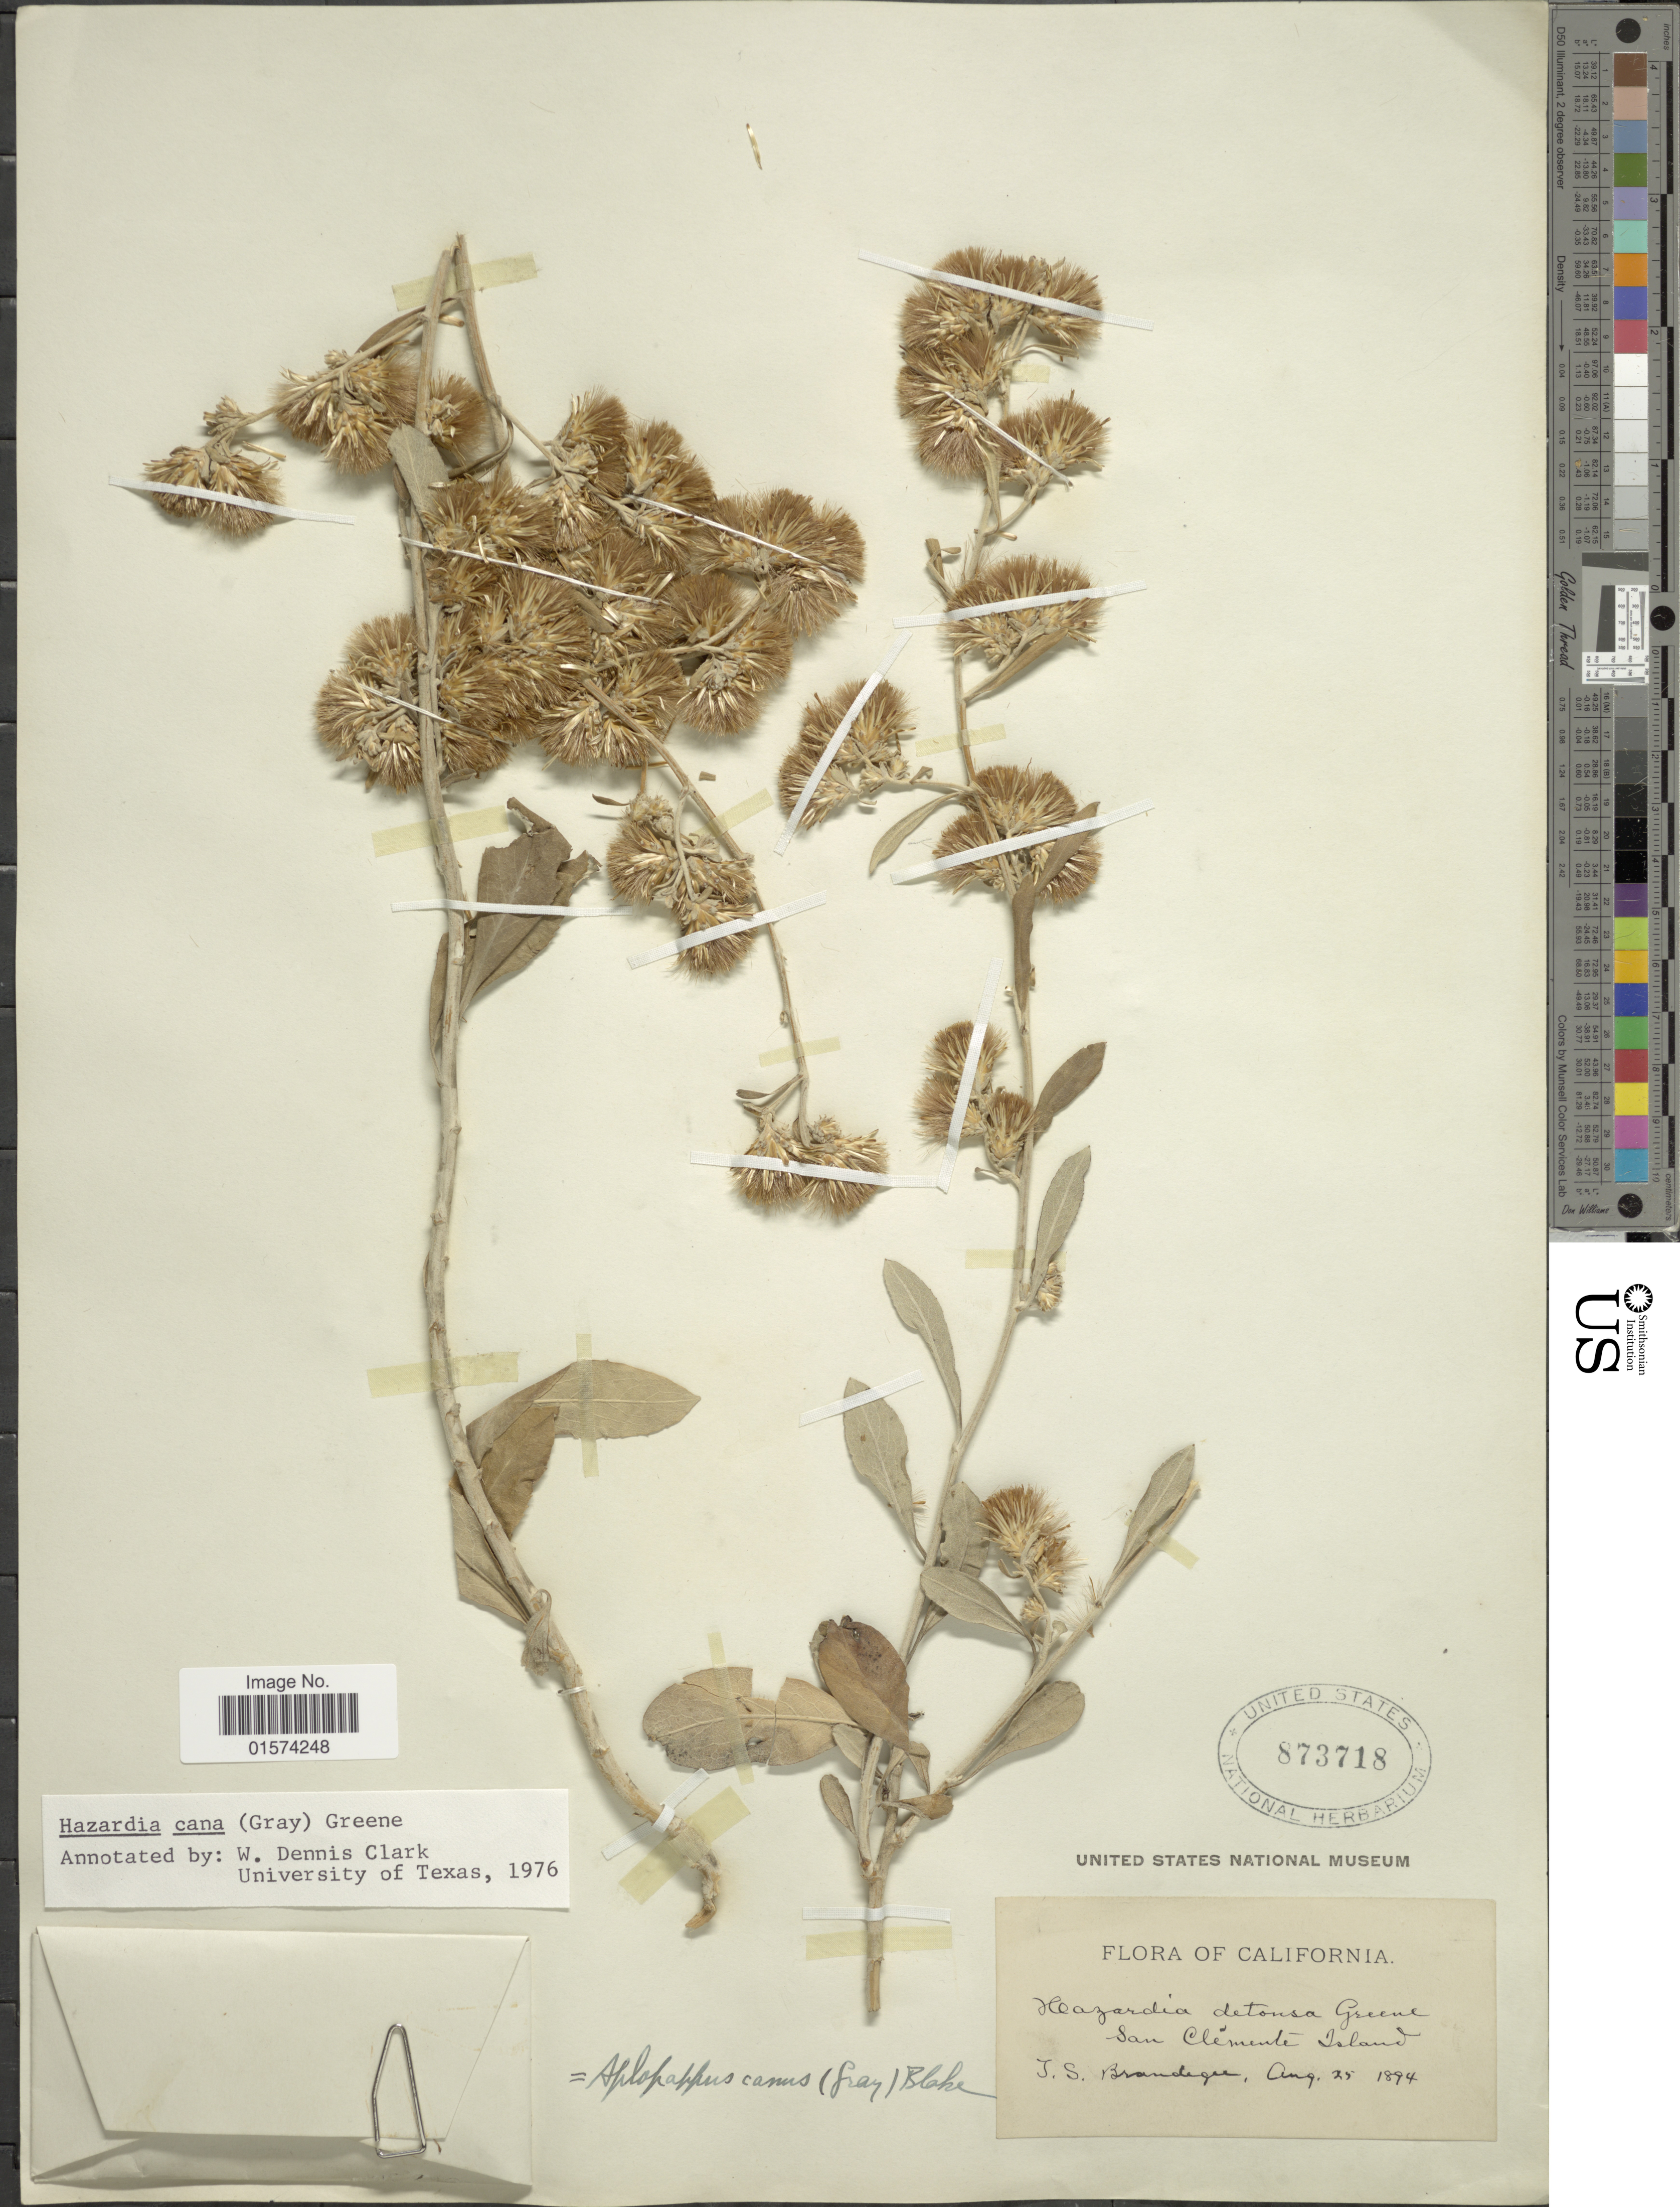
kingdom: Plantae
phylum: Tracheophyta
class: Magnoliopsida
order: Asterales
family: Asteraceae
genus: Hazardia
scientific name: Hazardia cana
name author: (A. Gray) Greene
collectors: J. S. Brandegee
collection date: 1894-08-25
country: United States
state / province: California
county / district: Los Angeles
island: San Clemente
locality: San Clemente Island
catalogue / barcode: US 873718